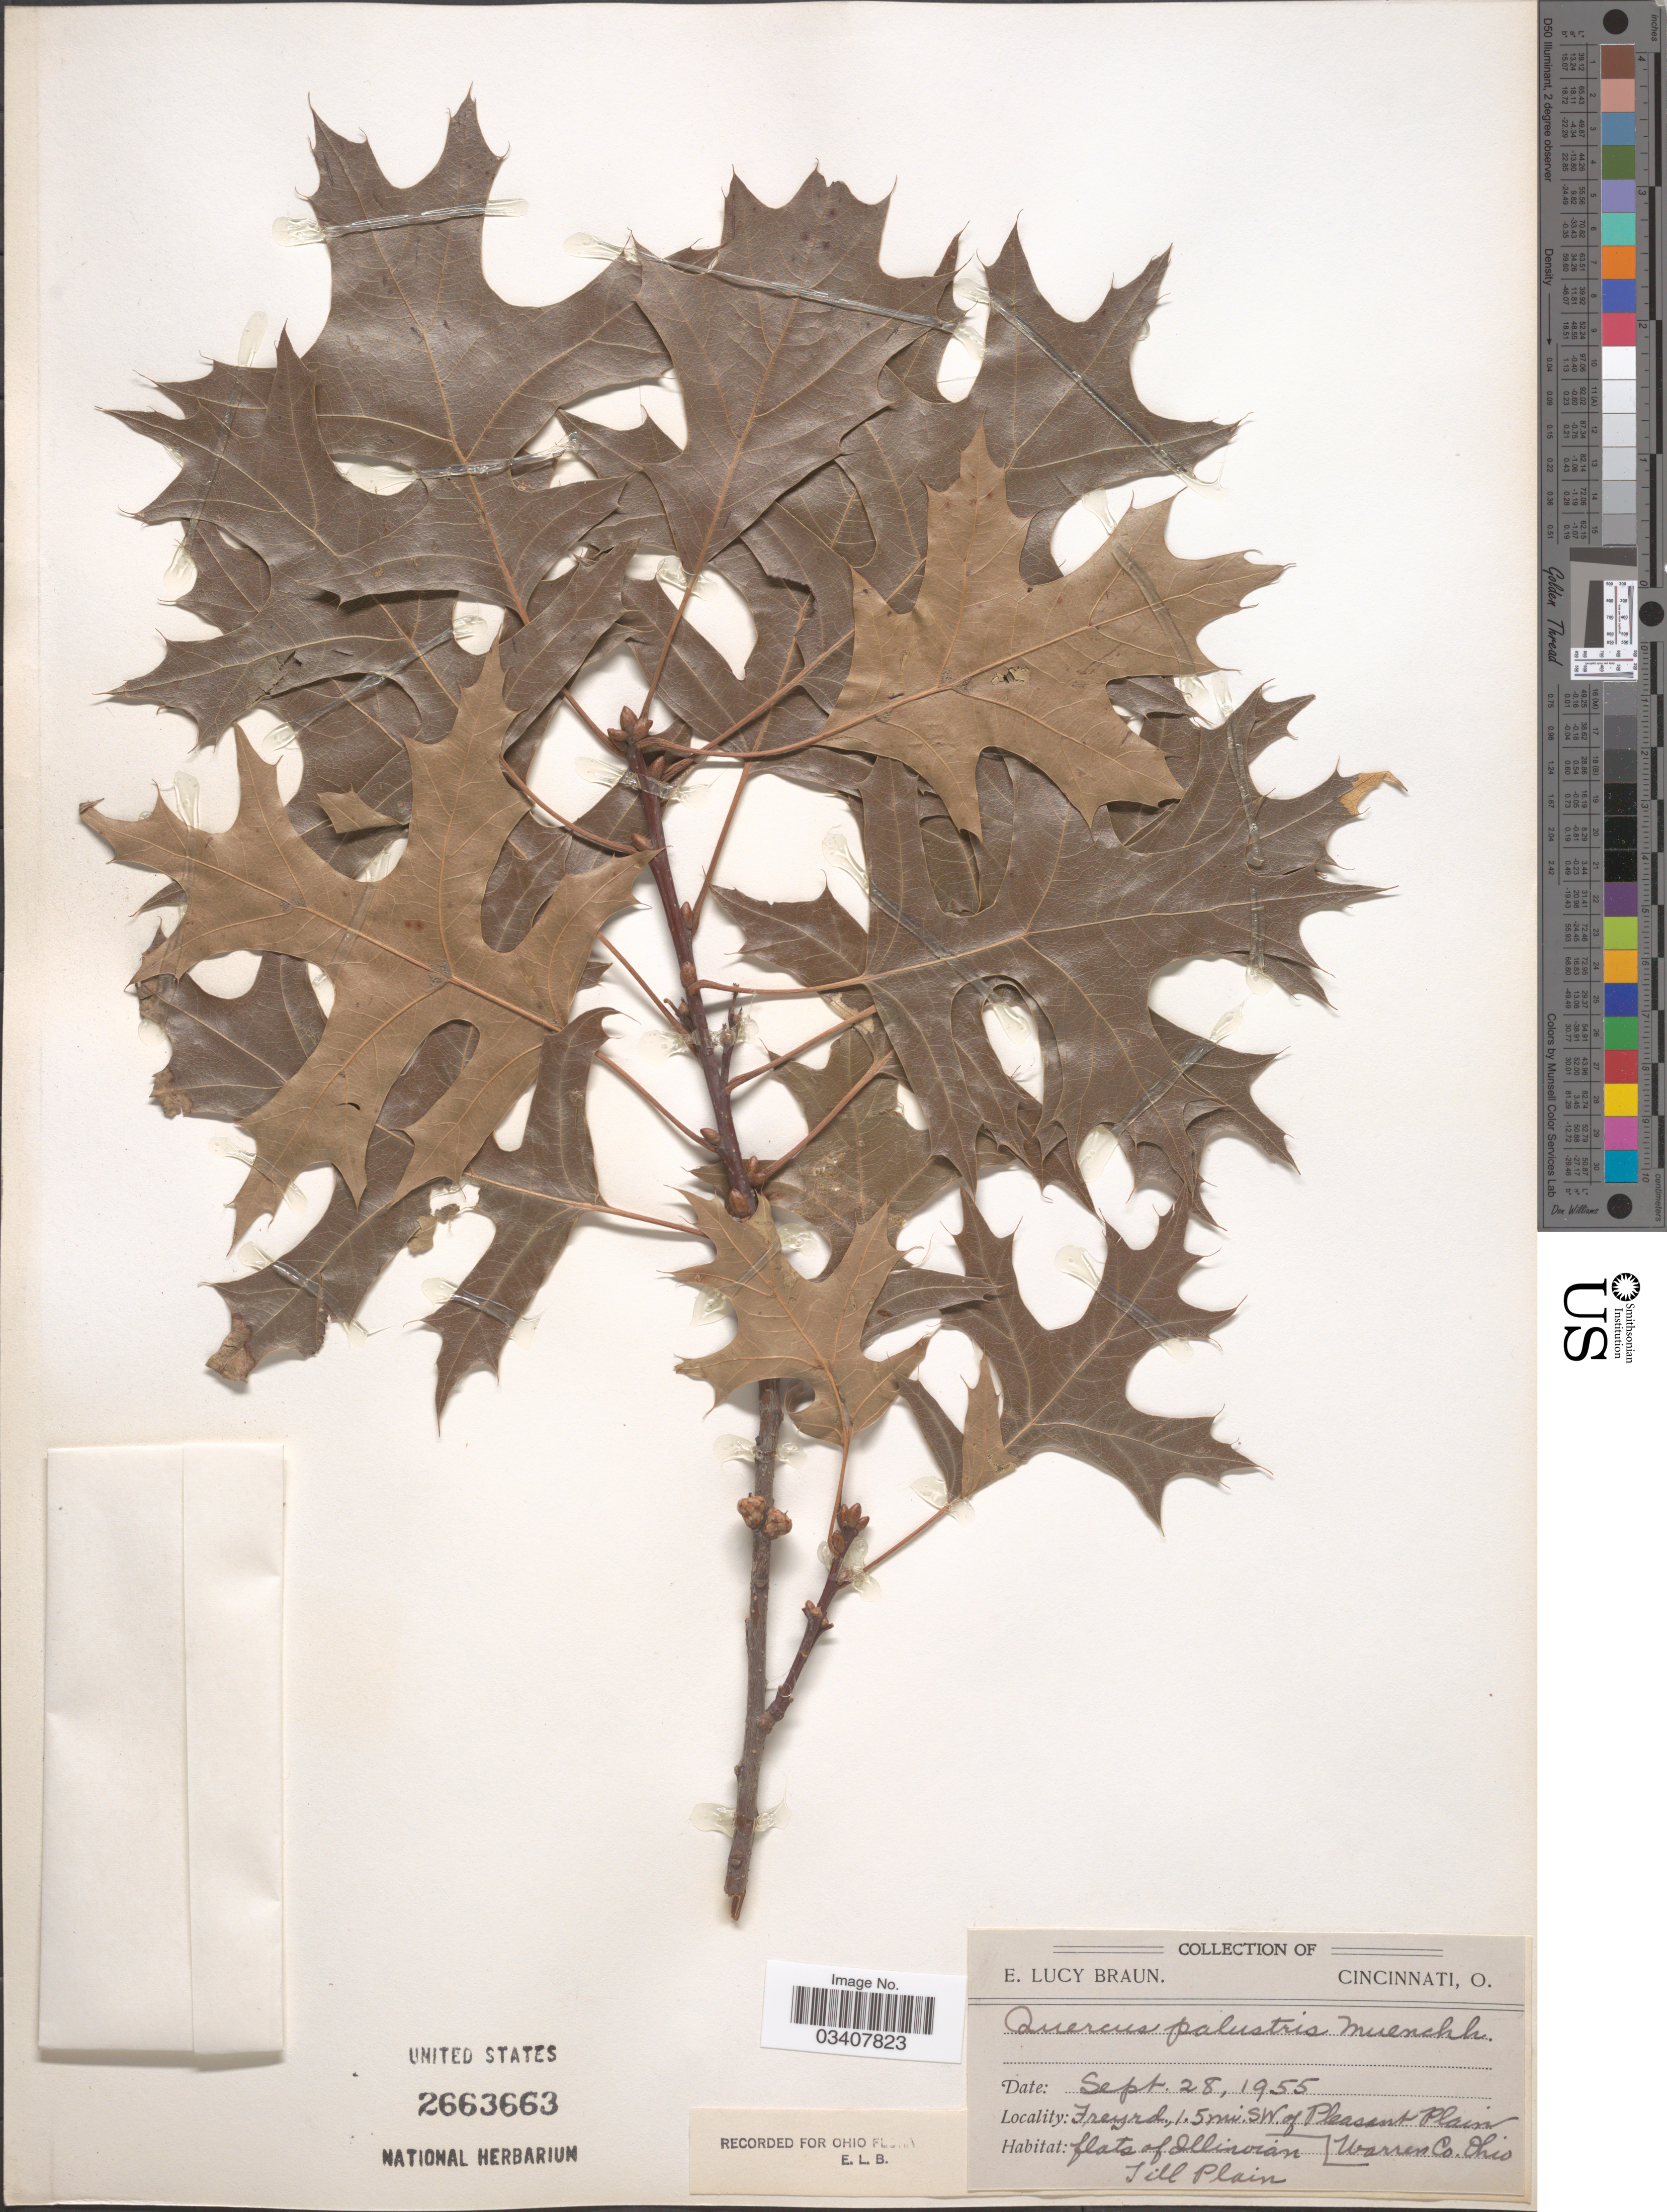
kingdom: Plantae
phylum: Tracheophyta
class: Magnoliopsida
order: Fagales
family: Fagaceae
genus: Quercus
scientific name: Quercus palustris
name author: Münchh.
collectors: E. L. Braun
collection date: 1955-09-28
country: United States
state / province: Ohio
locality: Frey rd., 1.5 mi. S.W. of Pleasant Plain. Warren Co.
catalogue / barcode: US 2663663